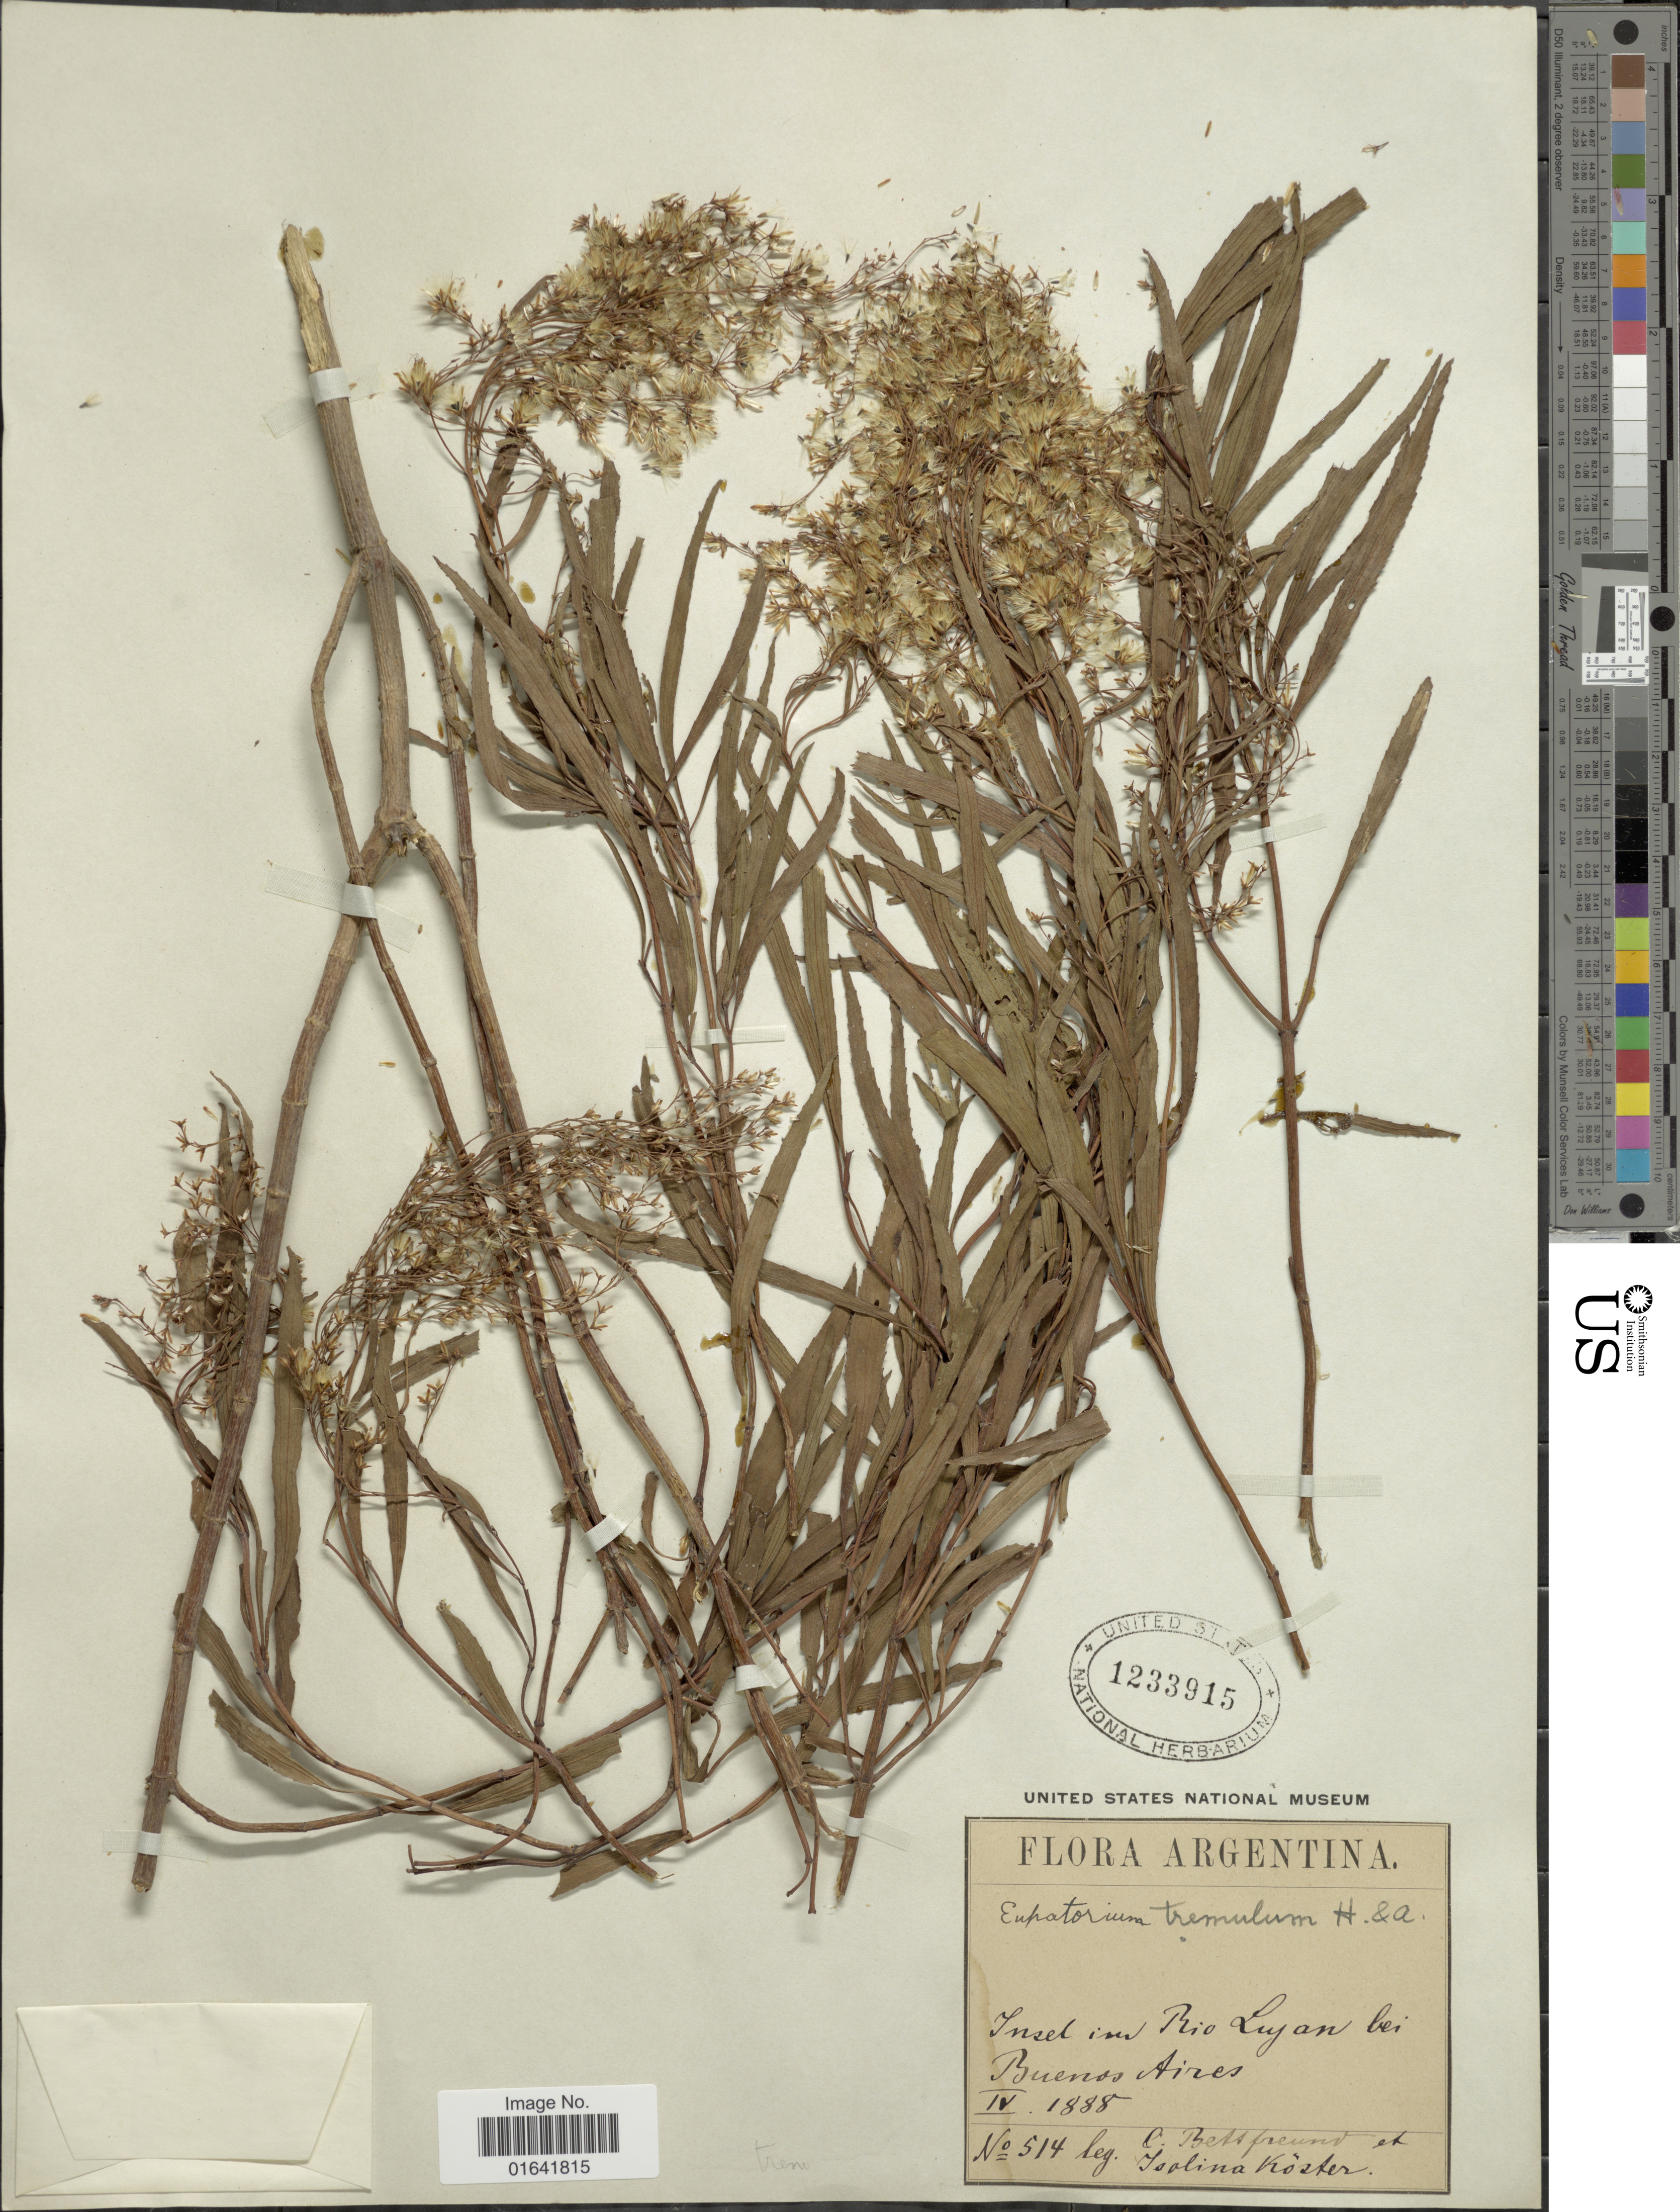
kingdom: Plantae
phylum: Tracheophyta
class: Magnoliopsida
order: Asterales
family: Asteraceae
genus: Raulinoreitzia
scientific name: Raulinoreitzia tremula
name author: (Hook. & Arn.) R.M. King & H. Rob.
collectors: C. Bettfreund & I. Köster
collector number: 514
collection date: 1888-04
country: Argentina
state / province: Buenos Aires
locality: Insel im Rio Lujan.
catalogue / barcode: US 1233915